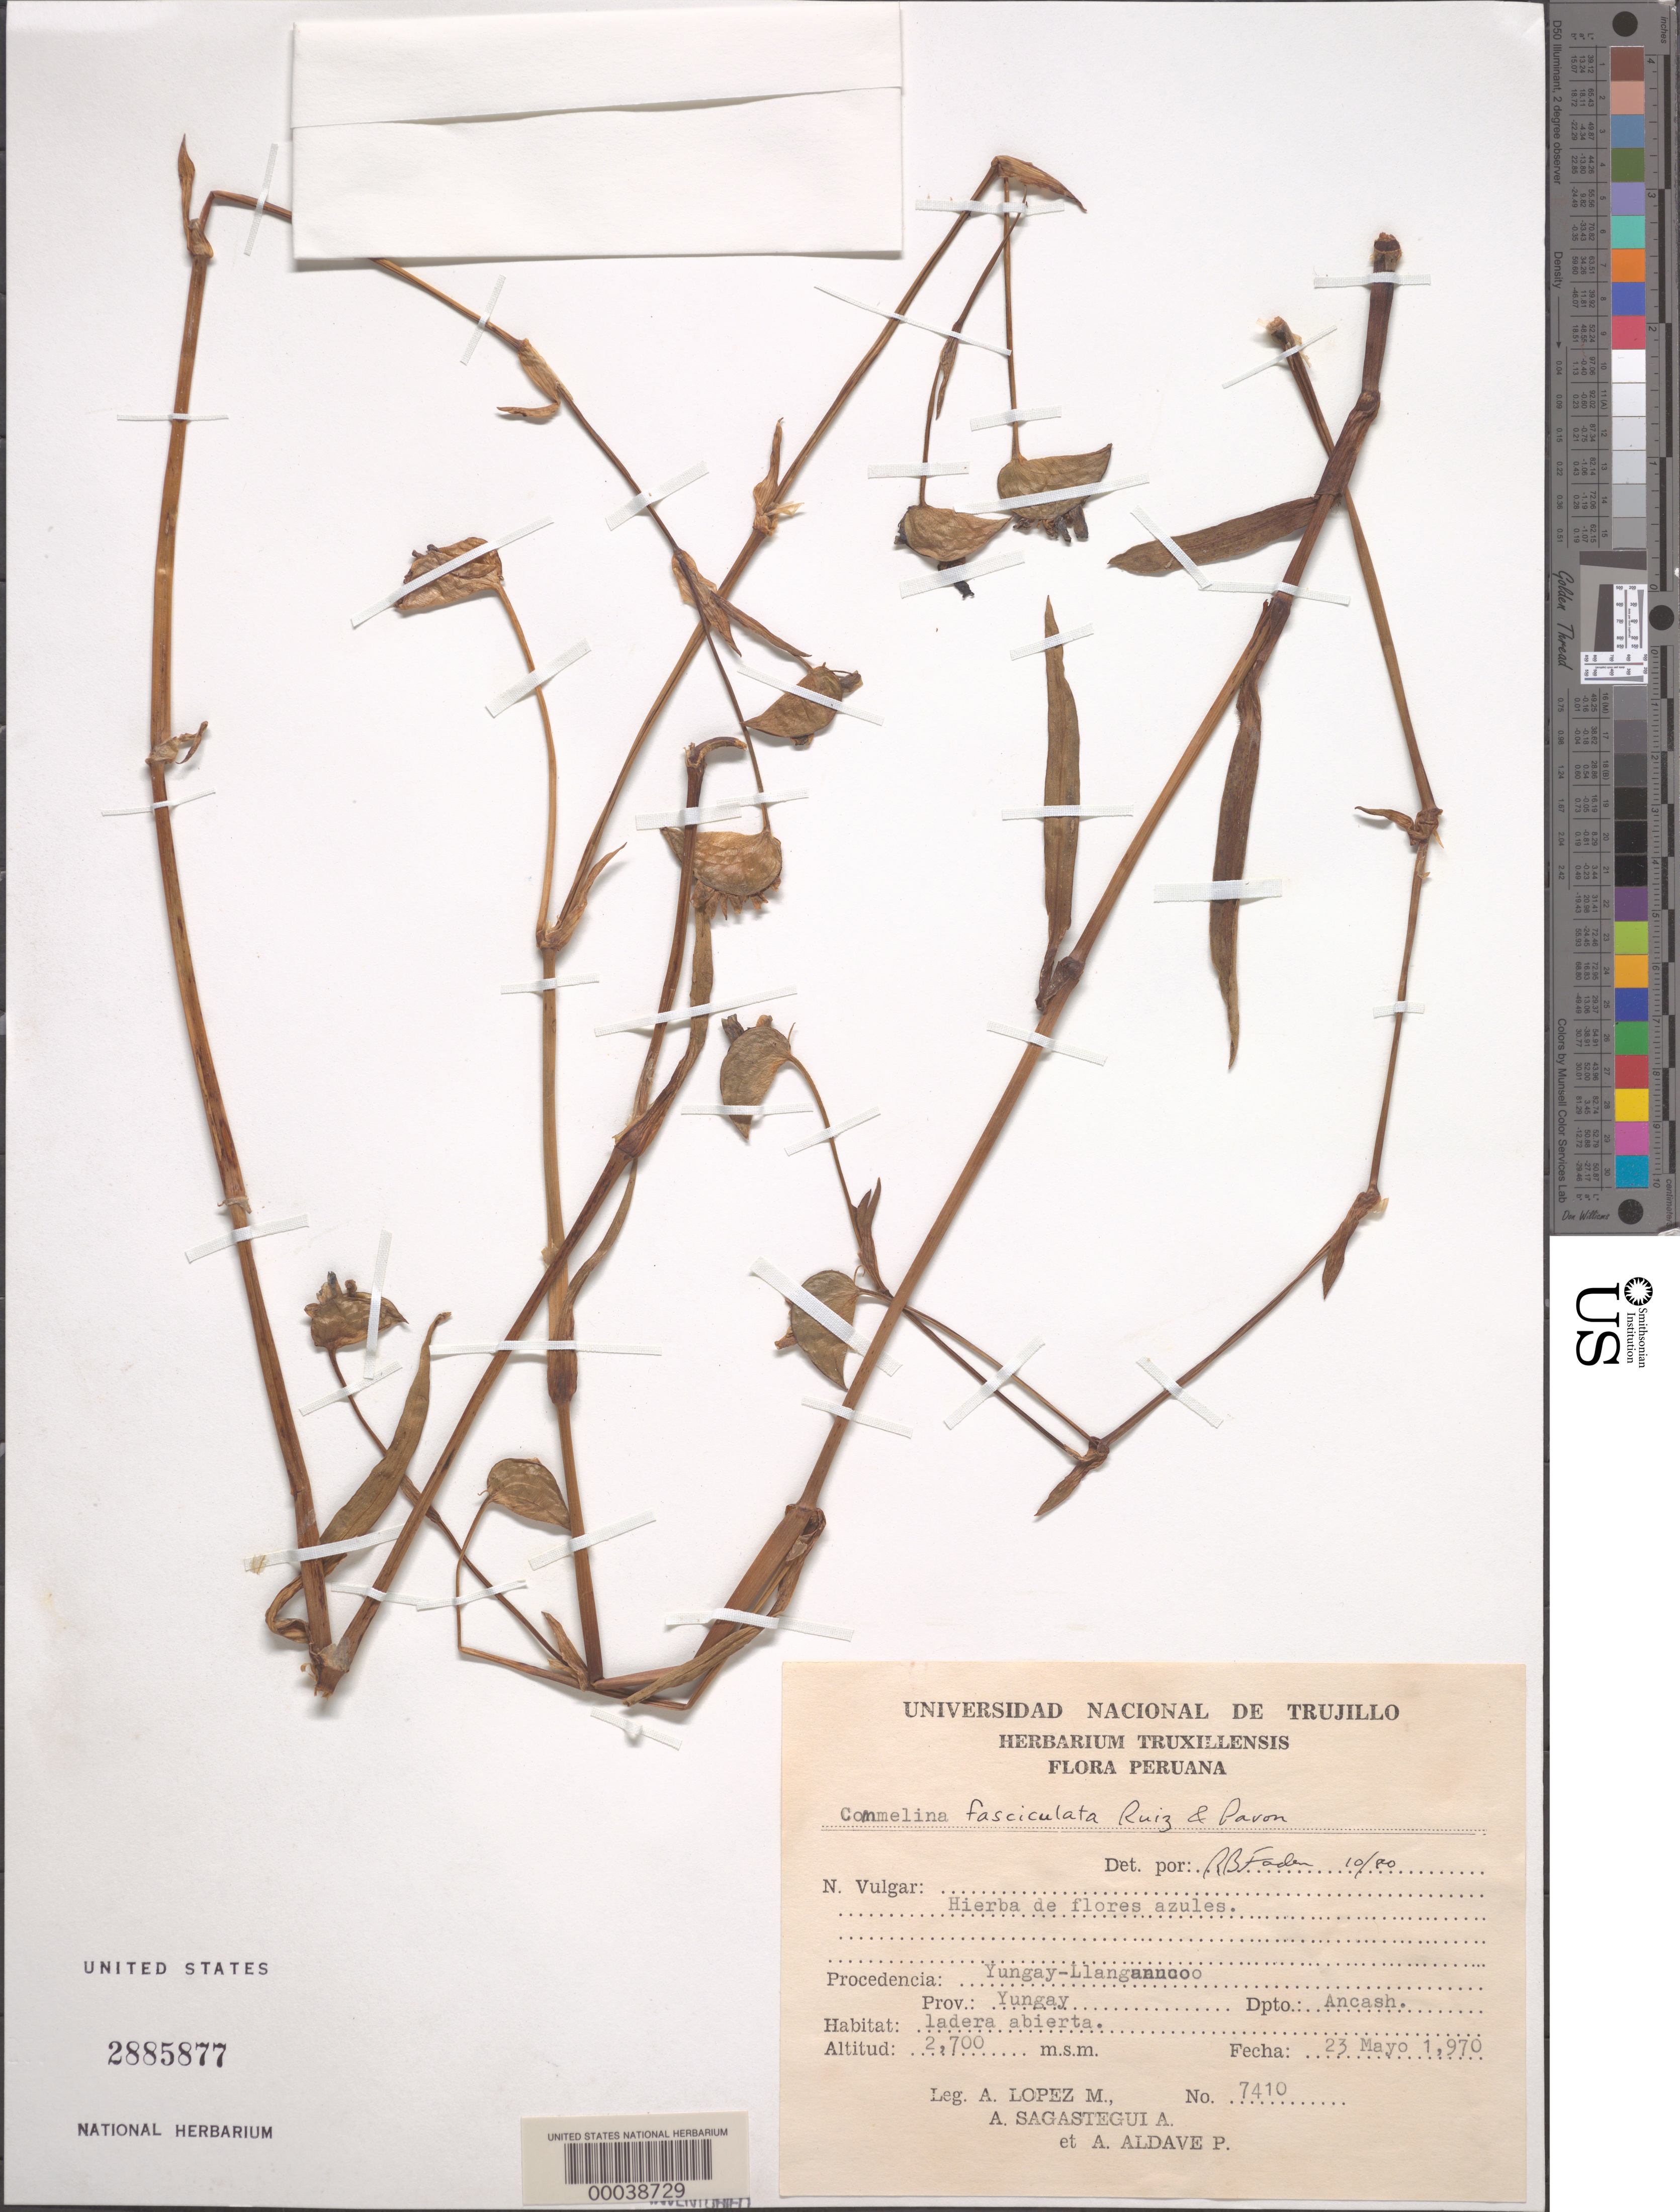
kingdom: Plantae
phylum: Tracheophyta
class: Liliopsida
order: Commelinales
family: Commelinaceae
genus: Commelina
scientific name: Commelina fasciculata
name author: Ruiz & Pav.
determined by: Faden, Robert B., (US), Smithsonian Institution - National Museum of Natural History (UNITED STATES)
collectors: A. Lopez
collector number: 7410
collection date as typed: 23 May 1970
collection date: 1970-05-23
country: Peru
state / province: Ancash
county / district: Yungay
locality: Yungay-Llanganuco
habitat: Slope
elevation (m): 2700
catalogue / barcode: US 2885877